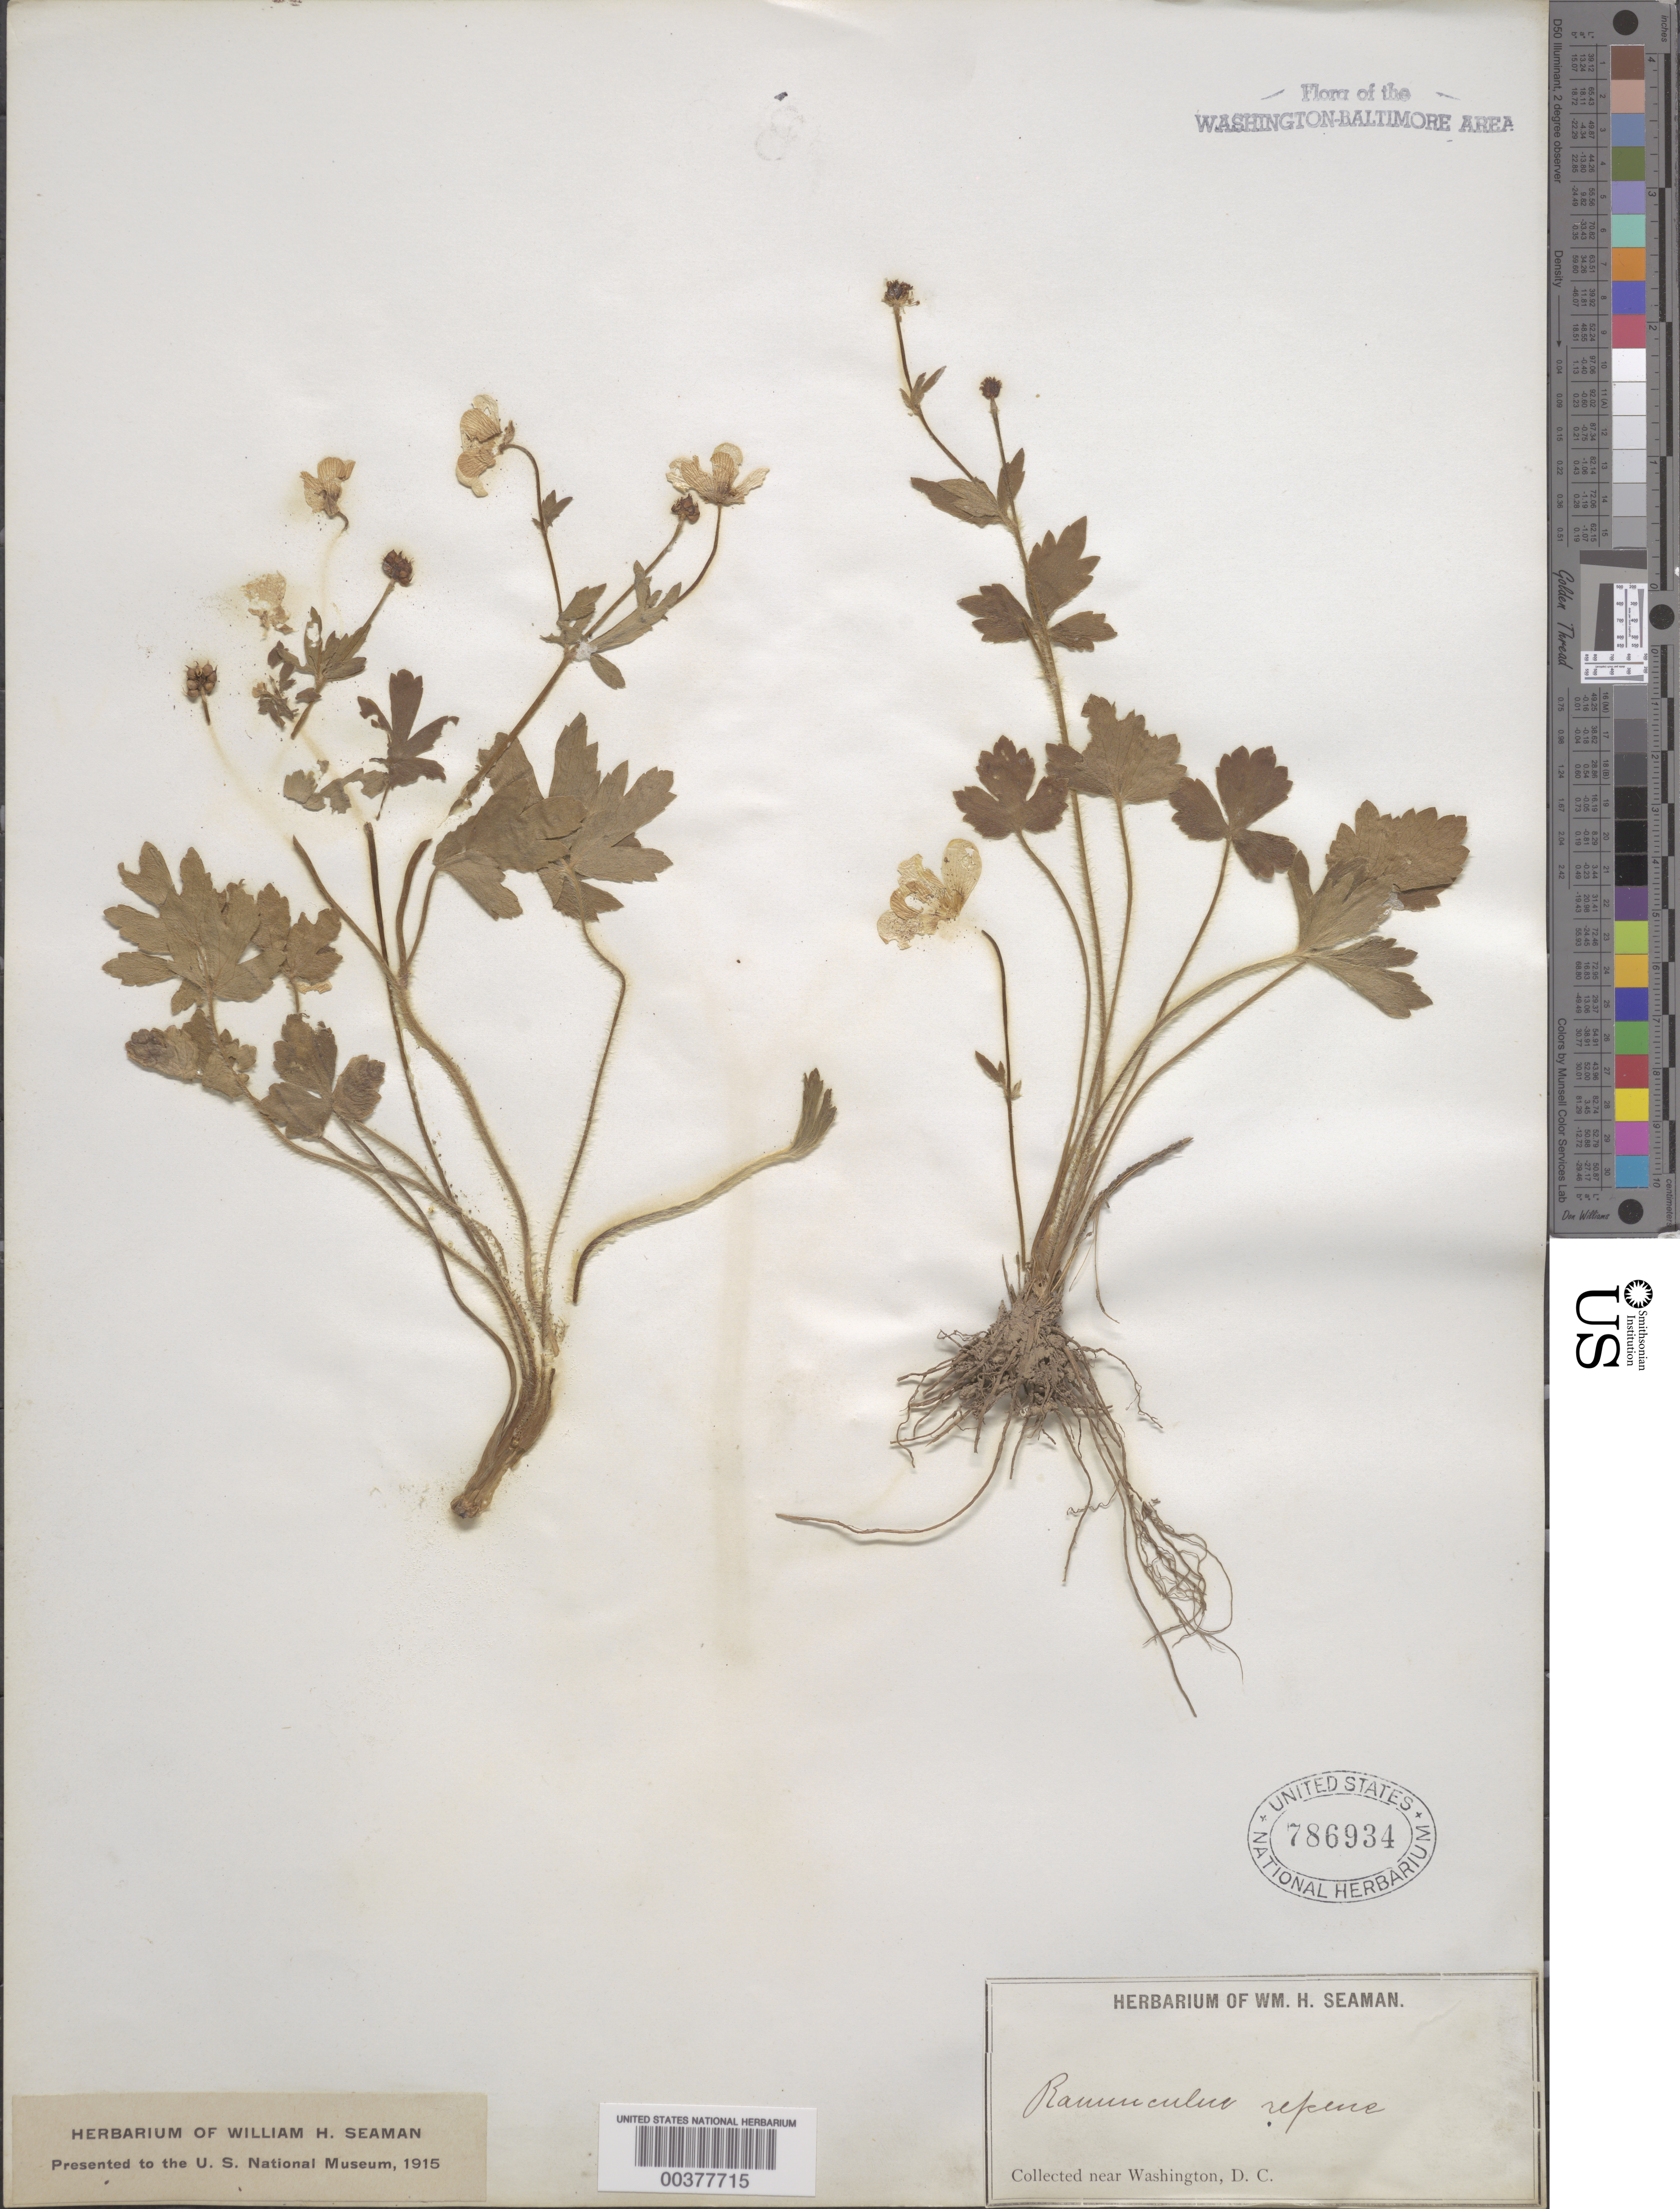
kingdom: Plantae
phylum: Tracheophyta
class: Magnoliopsida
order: Ranunculales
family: Ranunculaceae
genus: Ranunculus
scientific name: Ranunculus hispidus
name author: Michx.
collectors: W. Seaman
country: United States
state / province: District of Columbia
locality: Washington DC area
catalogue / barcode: US 786934